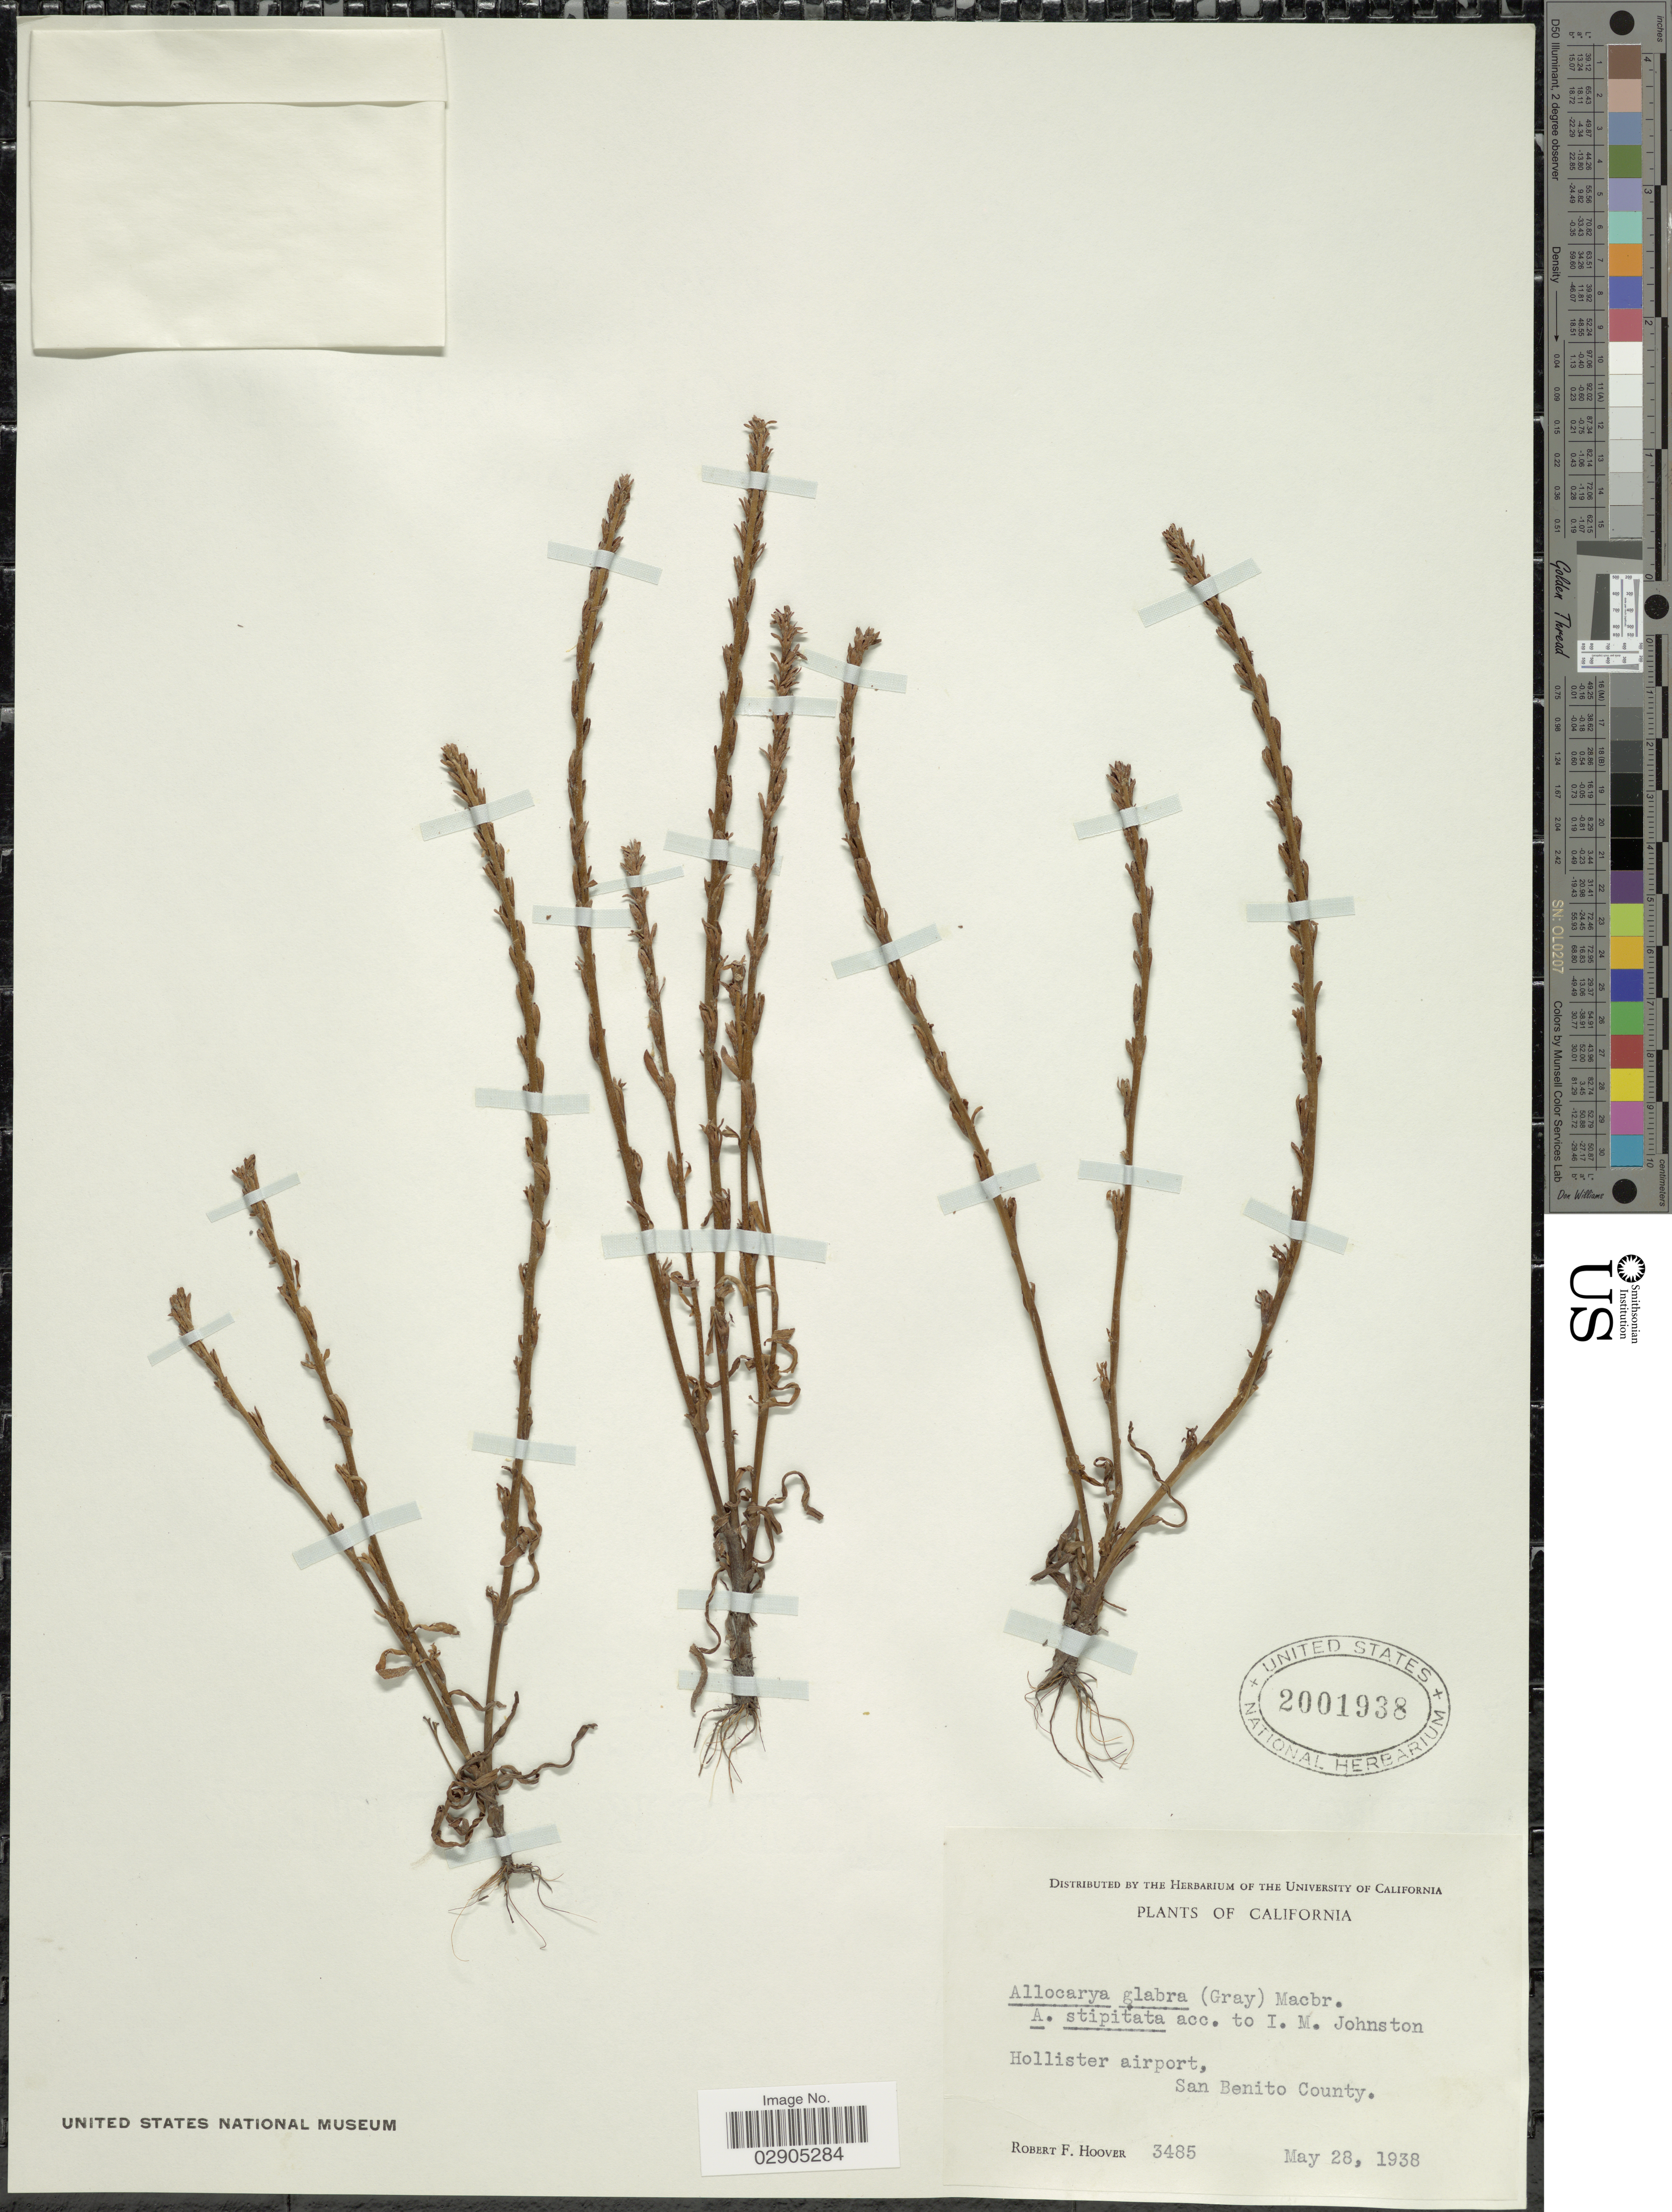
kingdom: Plantae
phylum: Tracheophyta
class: Magnoliopsida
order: Boraginales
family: Boraginaceae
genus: Allocarya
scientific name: Allocarya glabra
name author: (A. Gray) J.F. Macbr.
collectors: R. F. Hoover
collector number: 3485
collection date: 1938-05-28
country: United States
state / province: California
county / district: San Benito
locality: Hollister airport, San Benito County.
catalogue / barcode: US 2001938